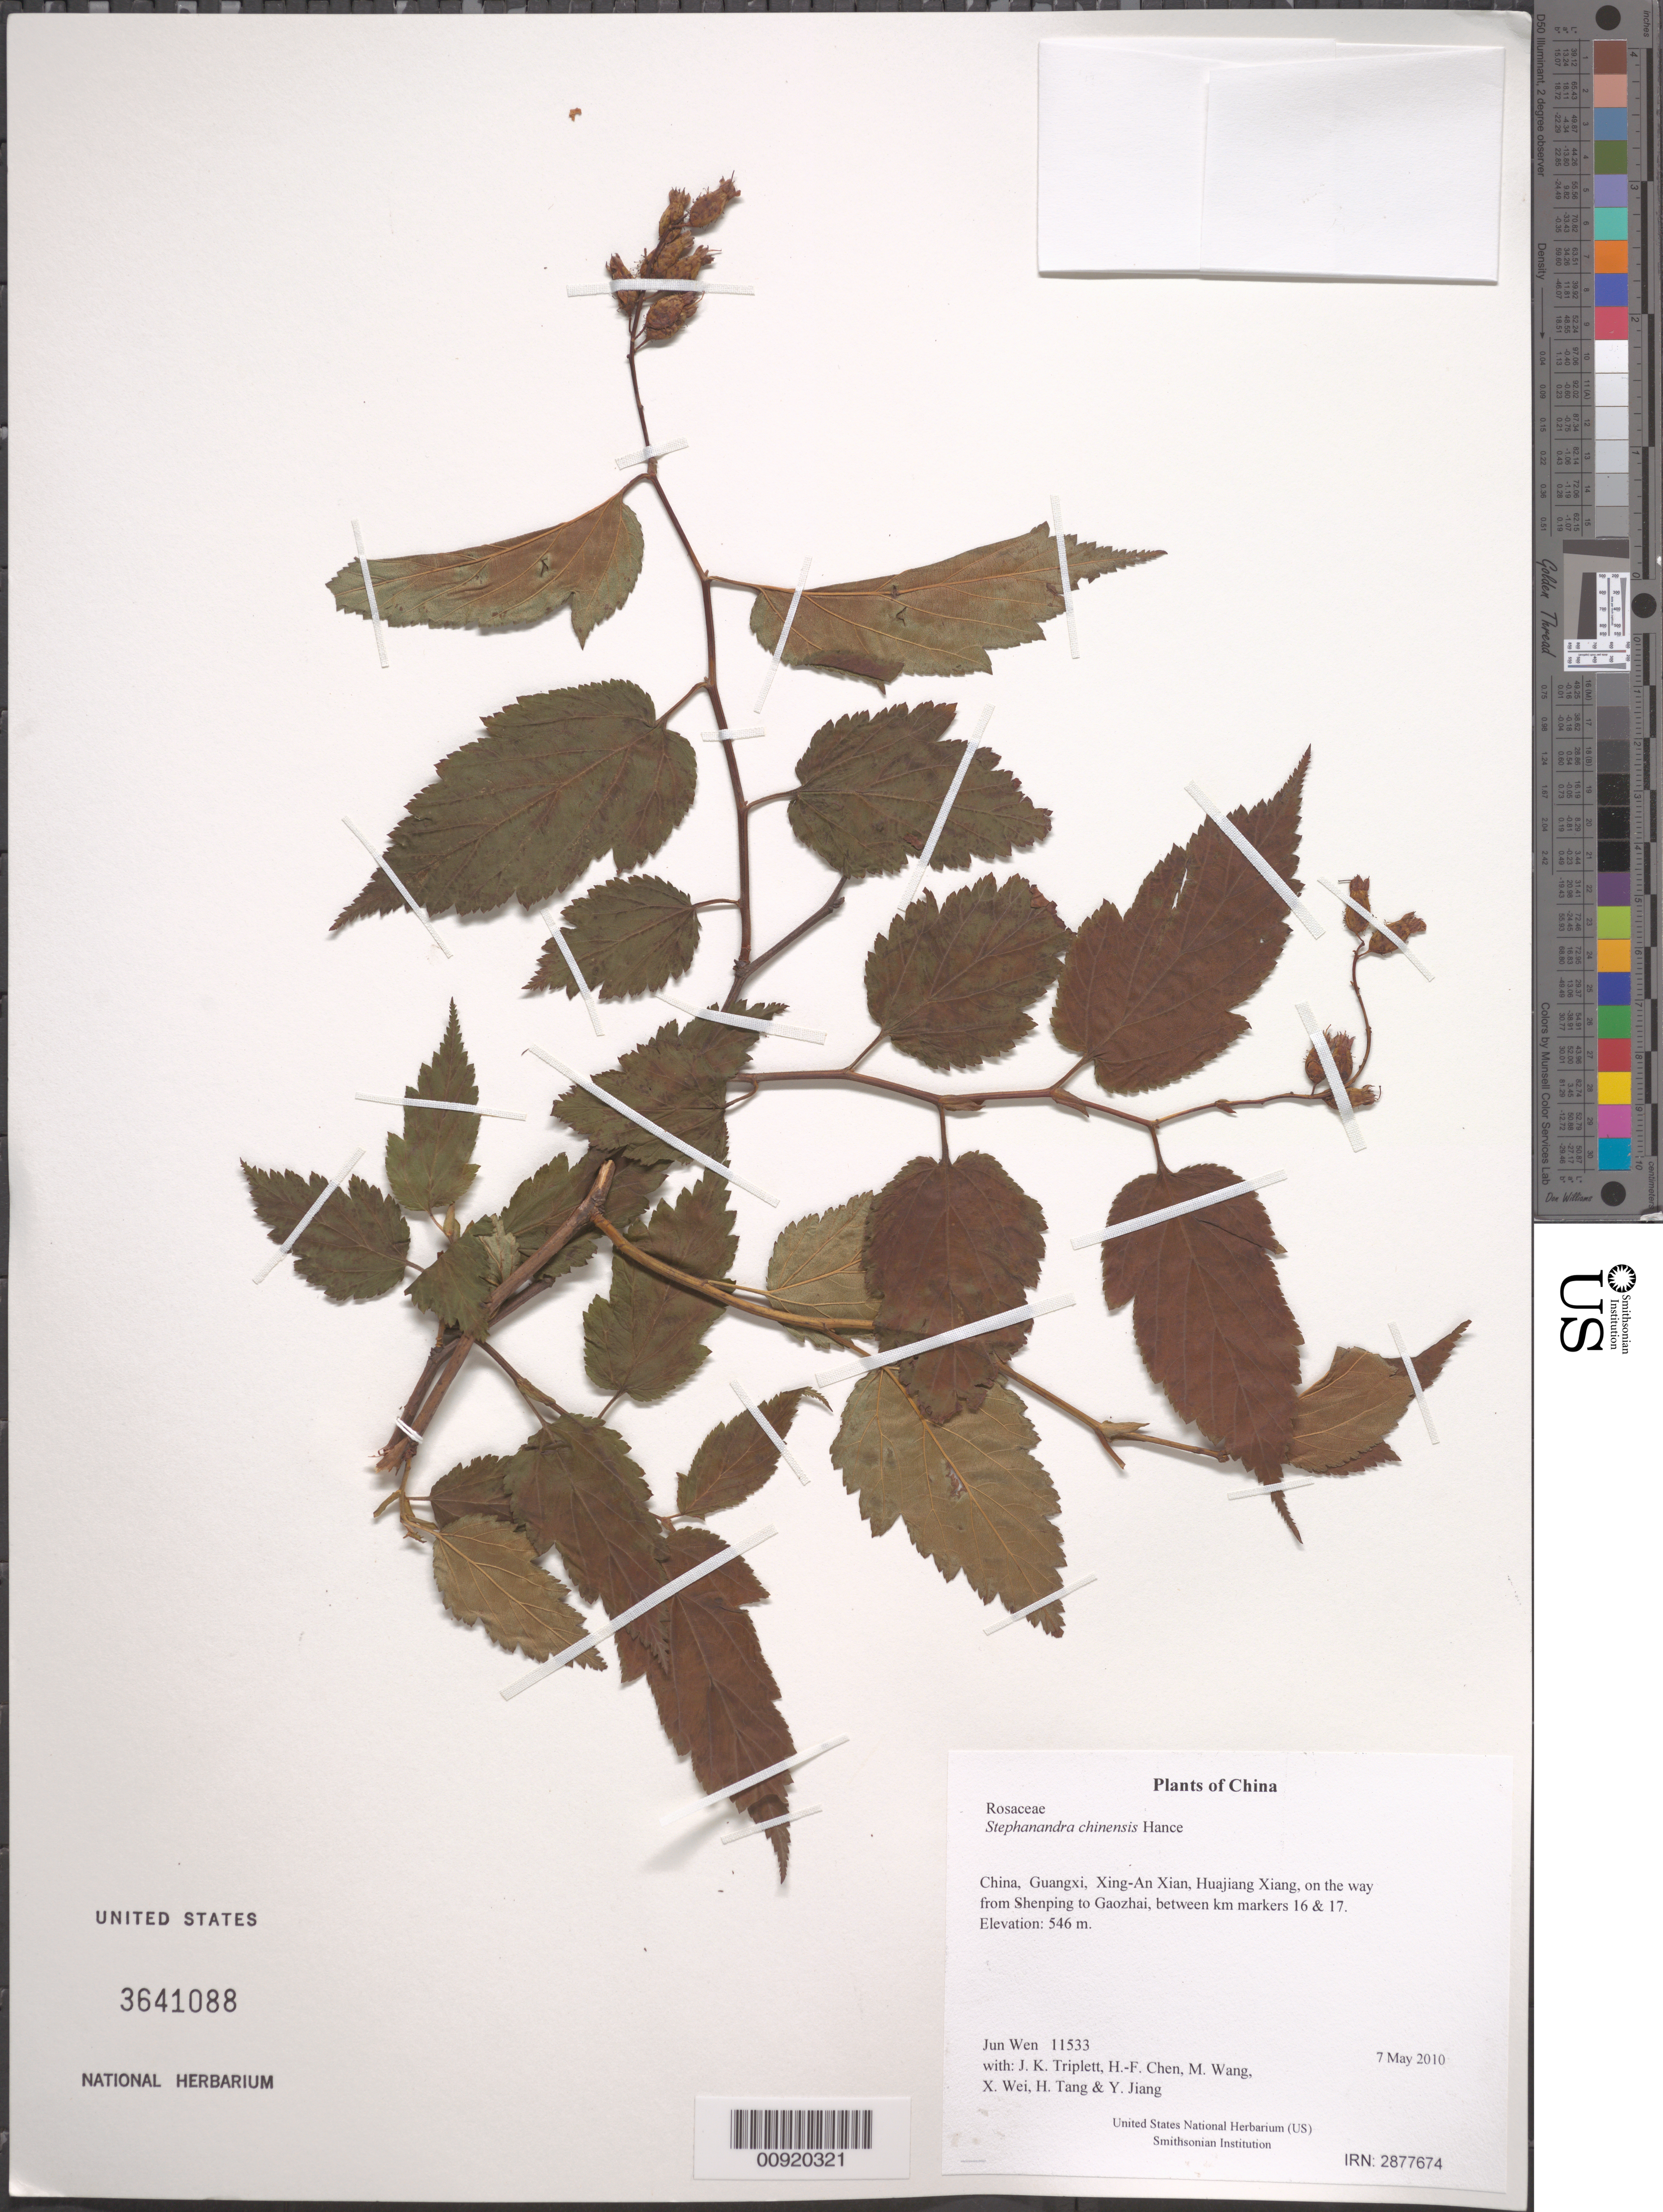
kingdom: Plantae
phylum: Tracheophyta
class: Magnoliopsida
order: Rosales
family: Rosaceae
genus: Neillia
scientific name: Neillia hanceana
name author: (Kuntze) S.H. Oh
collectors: J. Wen, J. K. Triplett, H.-F. Chen, M. Wang, X. Wei, H. Tang & Y. Jiang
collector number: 11533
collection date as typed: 7 May 2010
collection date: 2010-05-07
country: China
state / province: Guangxi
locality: Xing-An Xian, Huajiang Xiang, on the way from Shenping to Gaozhai, between km markers 16 & 17.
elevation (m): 546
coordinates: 25 49.932 N, 110 27.675 E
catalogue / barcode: US 3641088